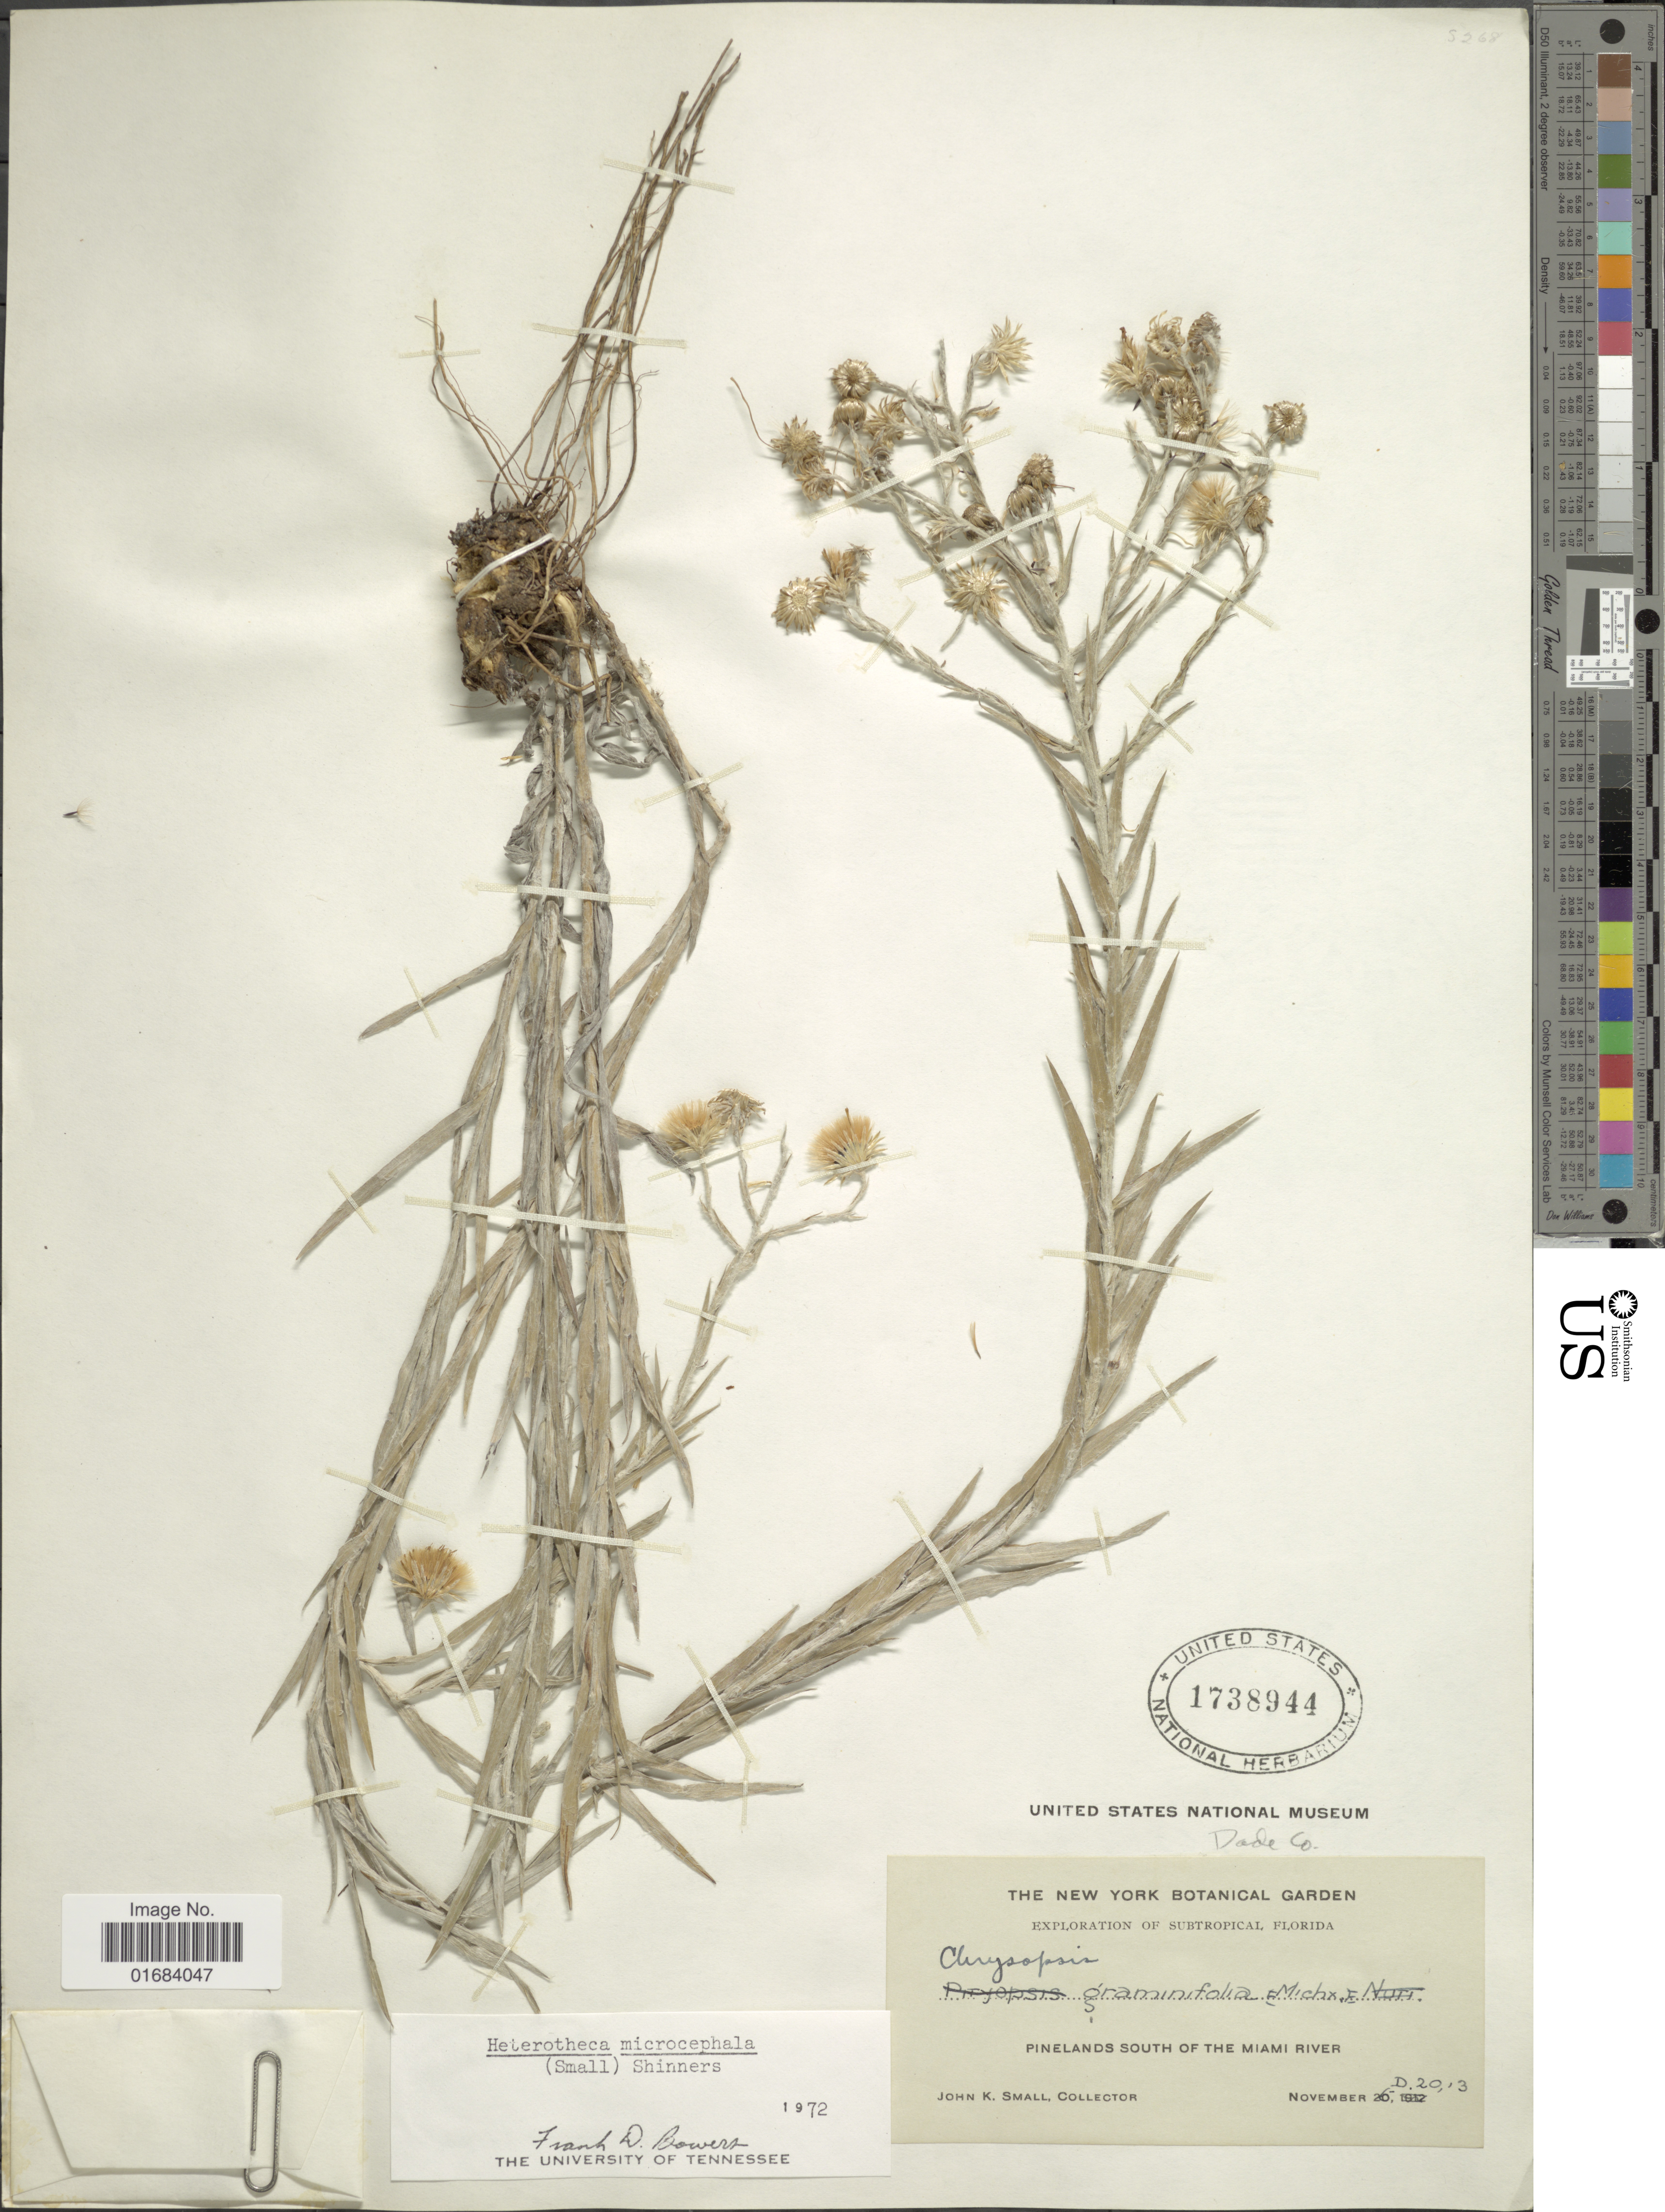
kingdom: Plantae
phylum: Tracheophyta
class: Magnoliopsida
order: Asterales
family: Asteraceae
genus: Pityopsis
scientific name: Pityopsis microcephala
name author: Small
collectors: J. K. Small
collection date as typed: Transcribed d/m/y: 20/11/3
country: United States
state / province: Florida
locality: Pinelands south of the Miami River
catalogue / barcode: US 1738944